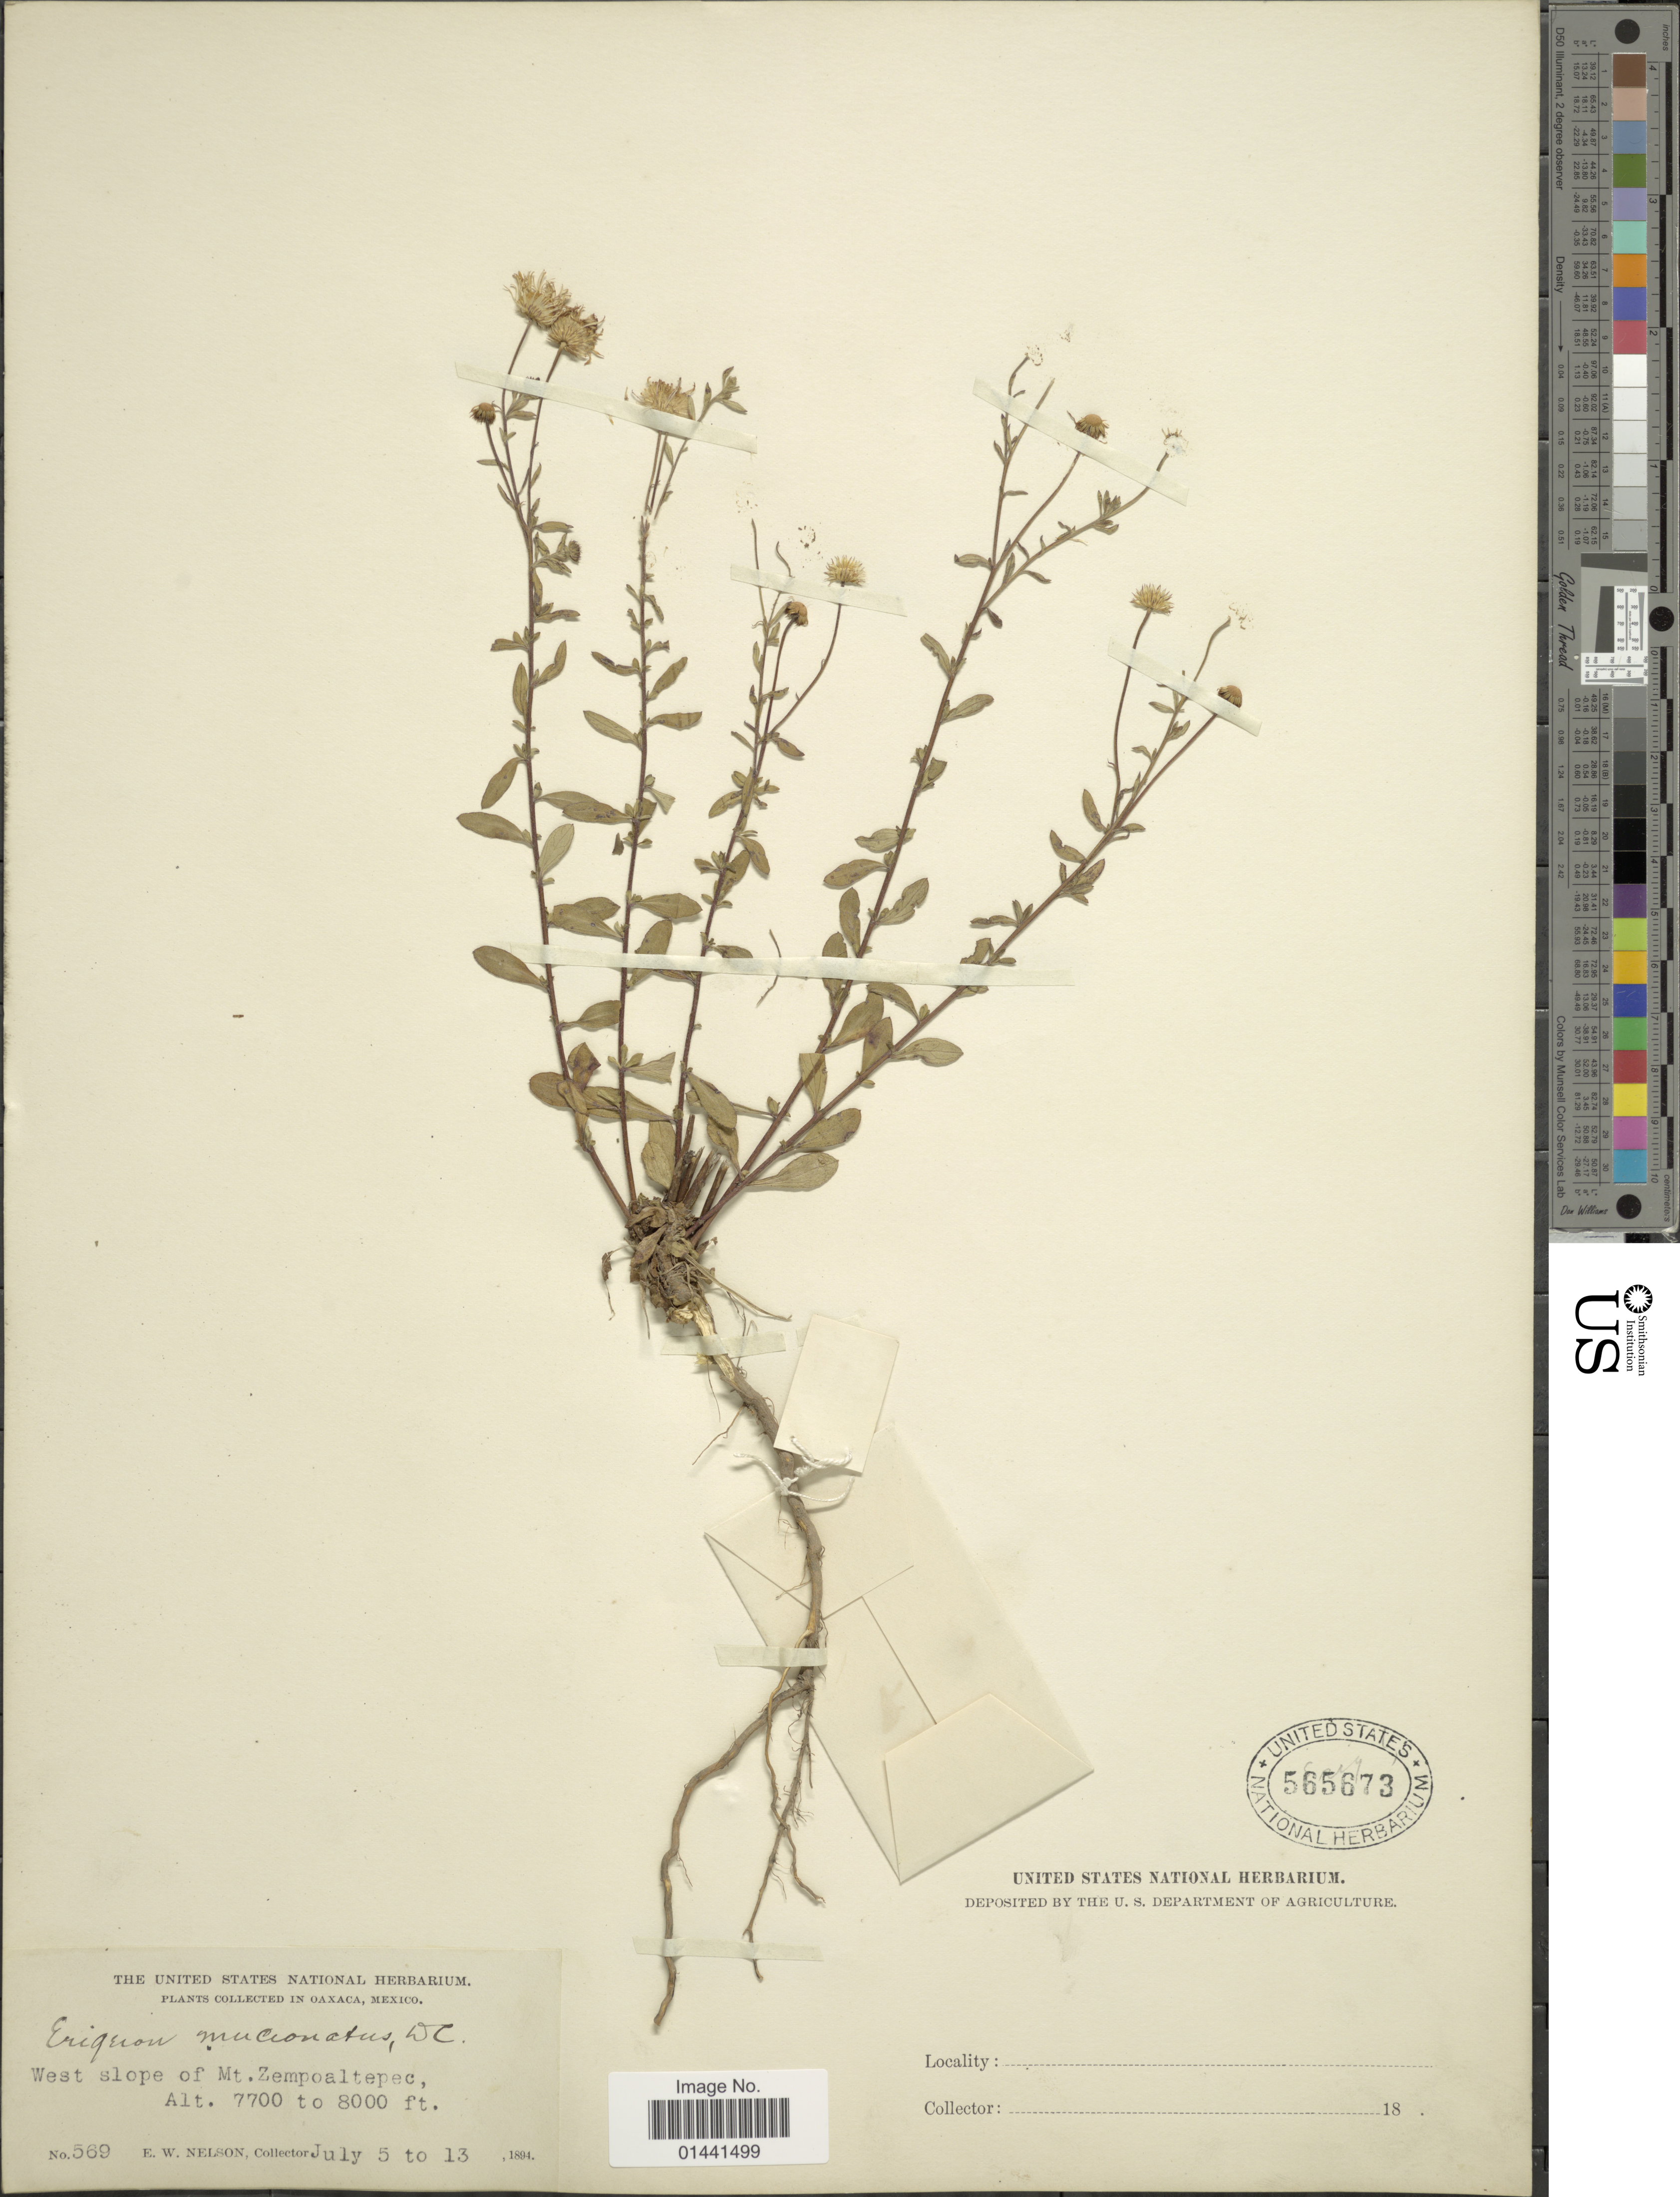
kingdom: Plantae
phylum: Tracheophyta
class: Magnoliopsida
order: Asterales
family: Asteraceae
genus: Erigeron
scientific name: Erigeron karvinskianus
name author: DC.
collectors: E. W. Nelson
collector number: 569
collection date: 1894-07-05/1894-07-13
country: Mexico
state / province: Oaxaca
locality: West slope of Mt. Zempoaltepec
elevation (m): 2347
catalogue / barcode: US 565673